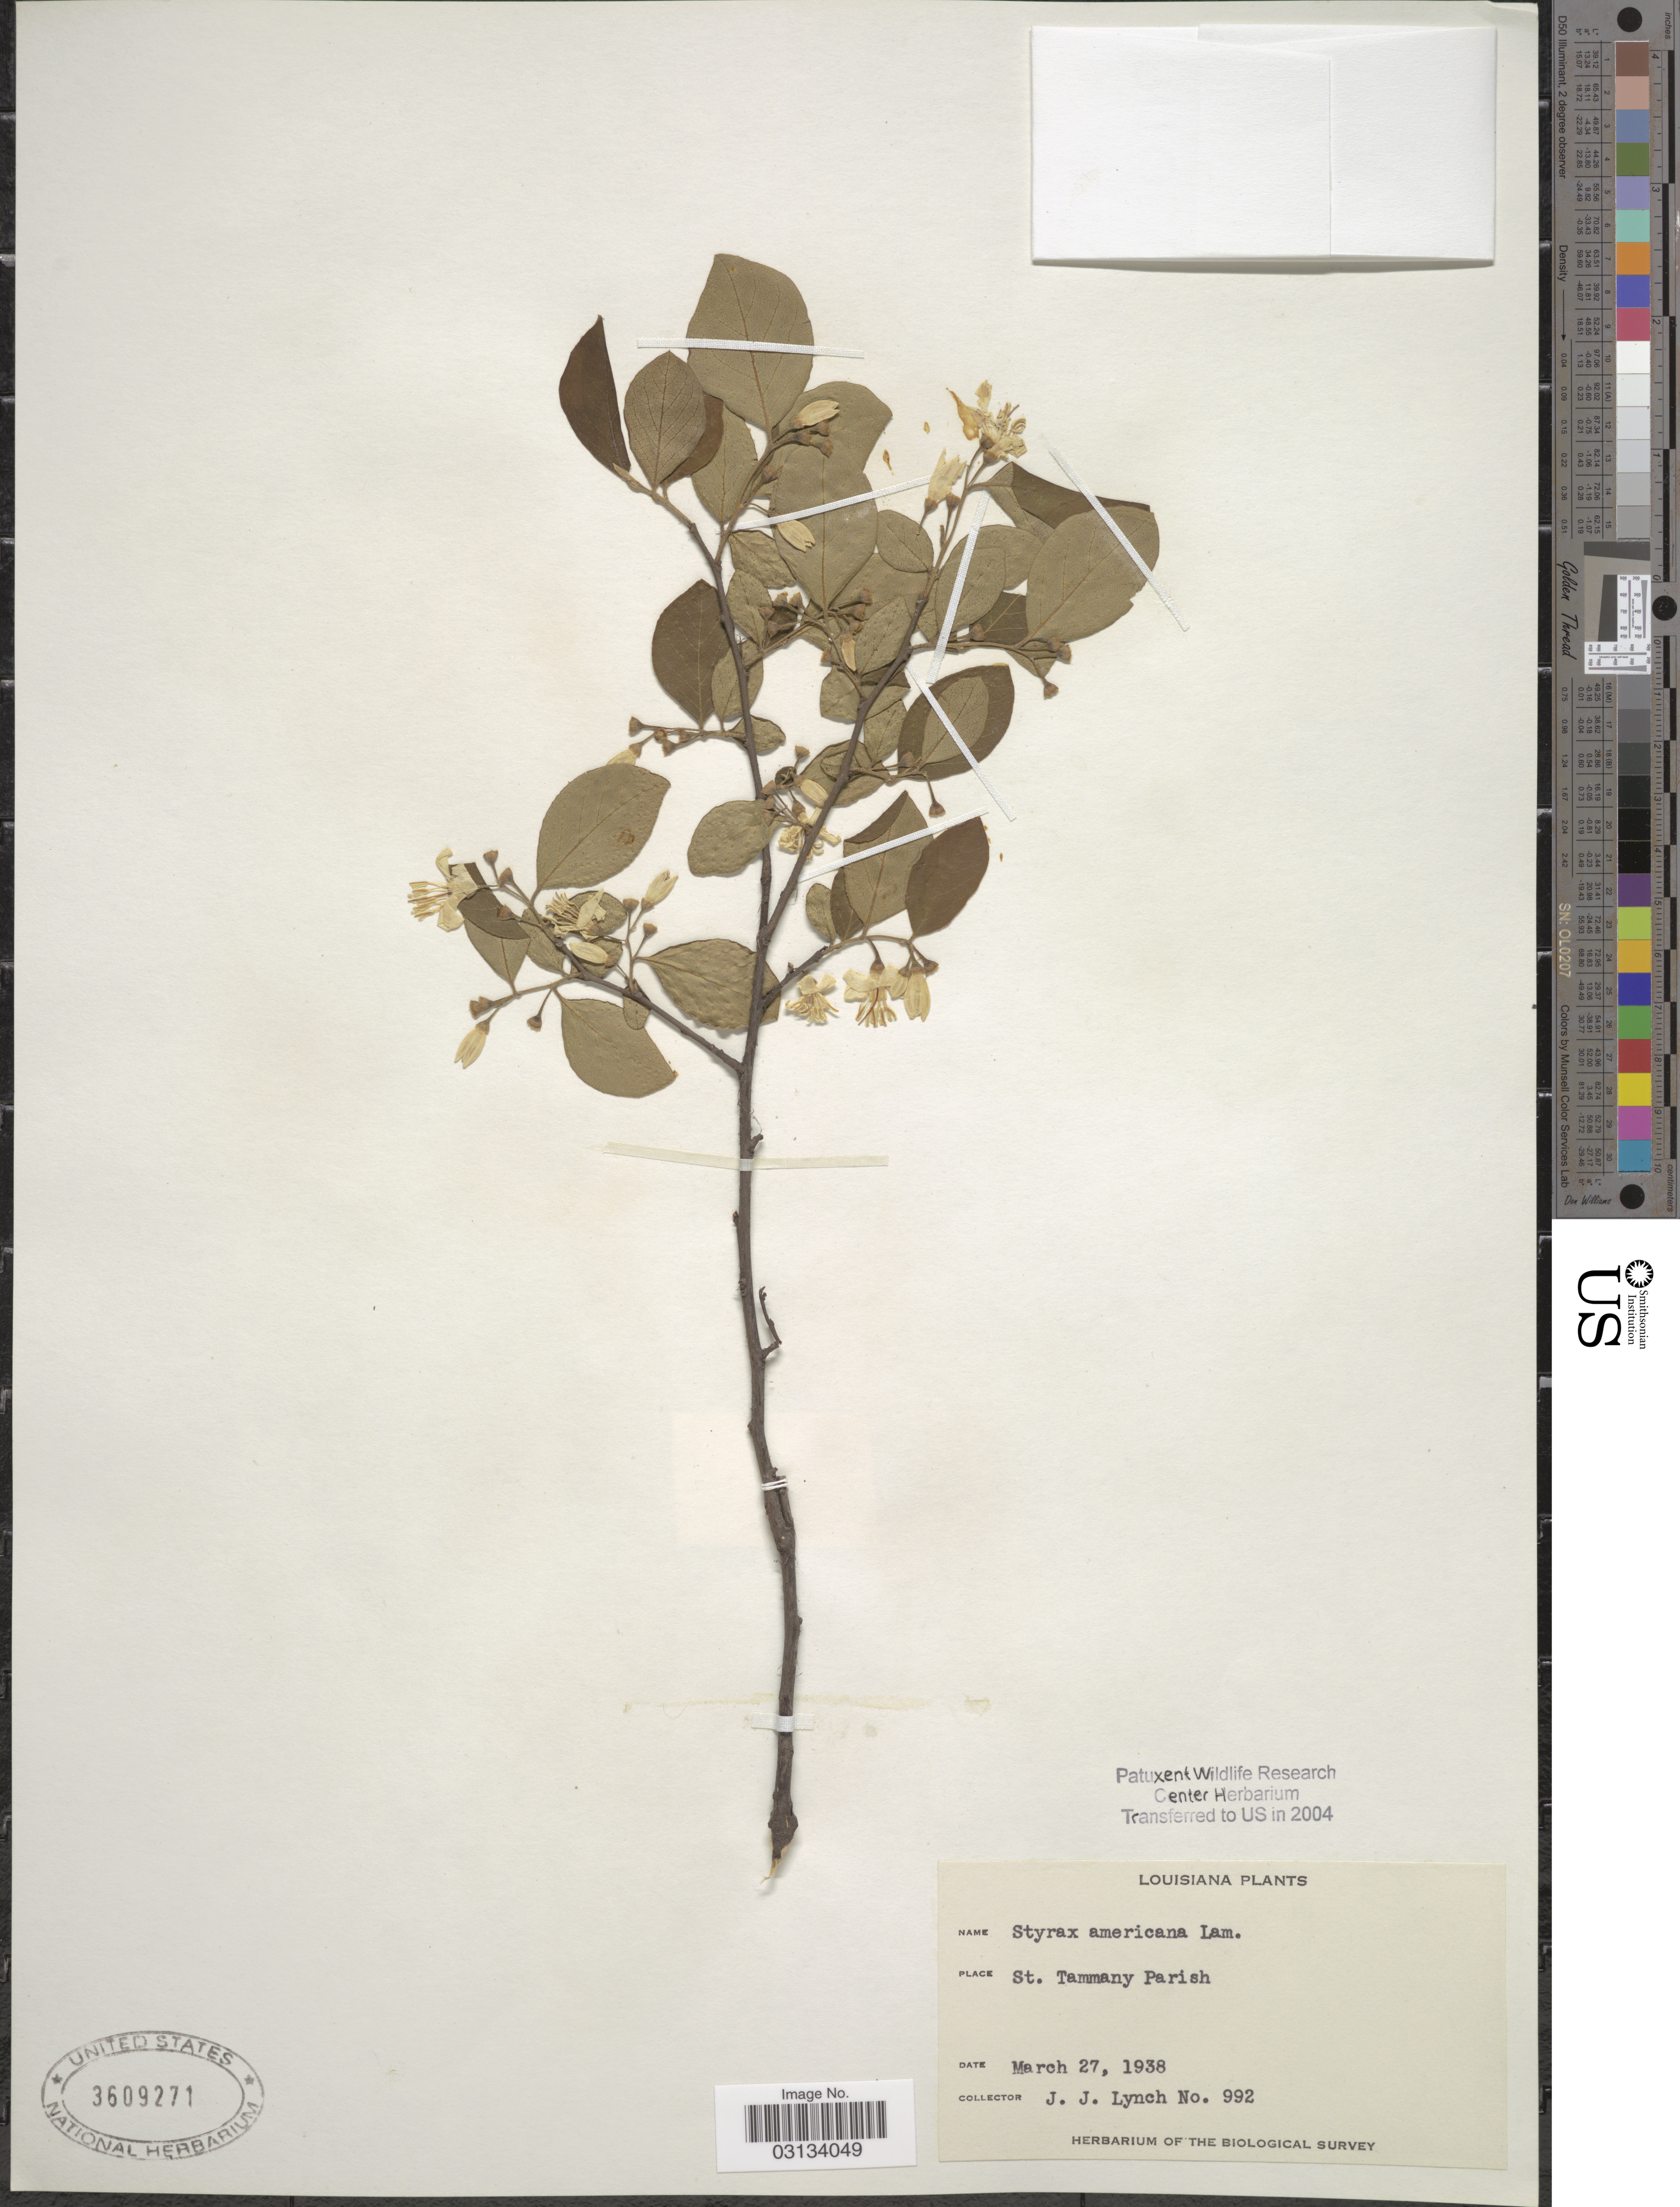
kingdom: Plantae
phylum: Tracheophyta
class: Magnoliopsida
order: Ericales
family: Styracaceae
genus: Styrax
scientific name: Styrax americanus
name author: Lam.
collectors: J. Lynch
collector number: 992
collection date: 1938-03-27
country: United States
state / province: Louisiana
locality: St. Tammany Parish.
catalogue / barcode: US 3609271